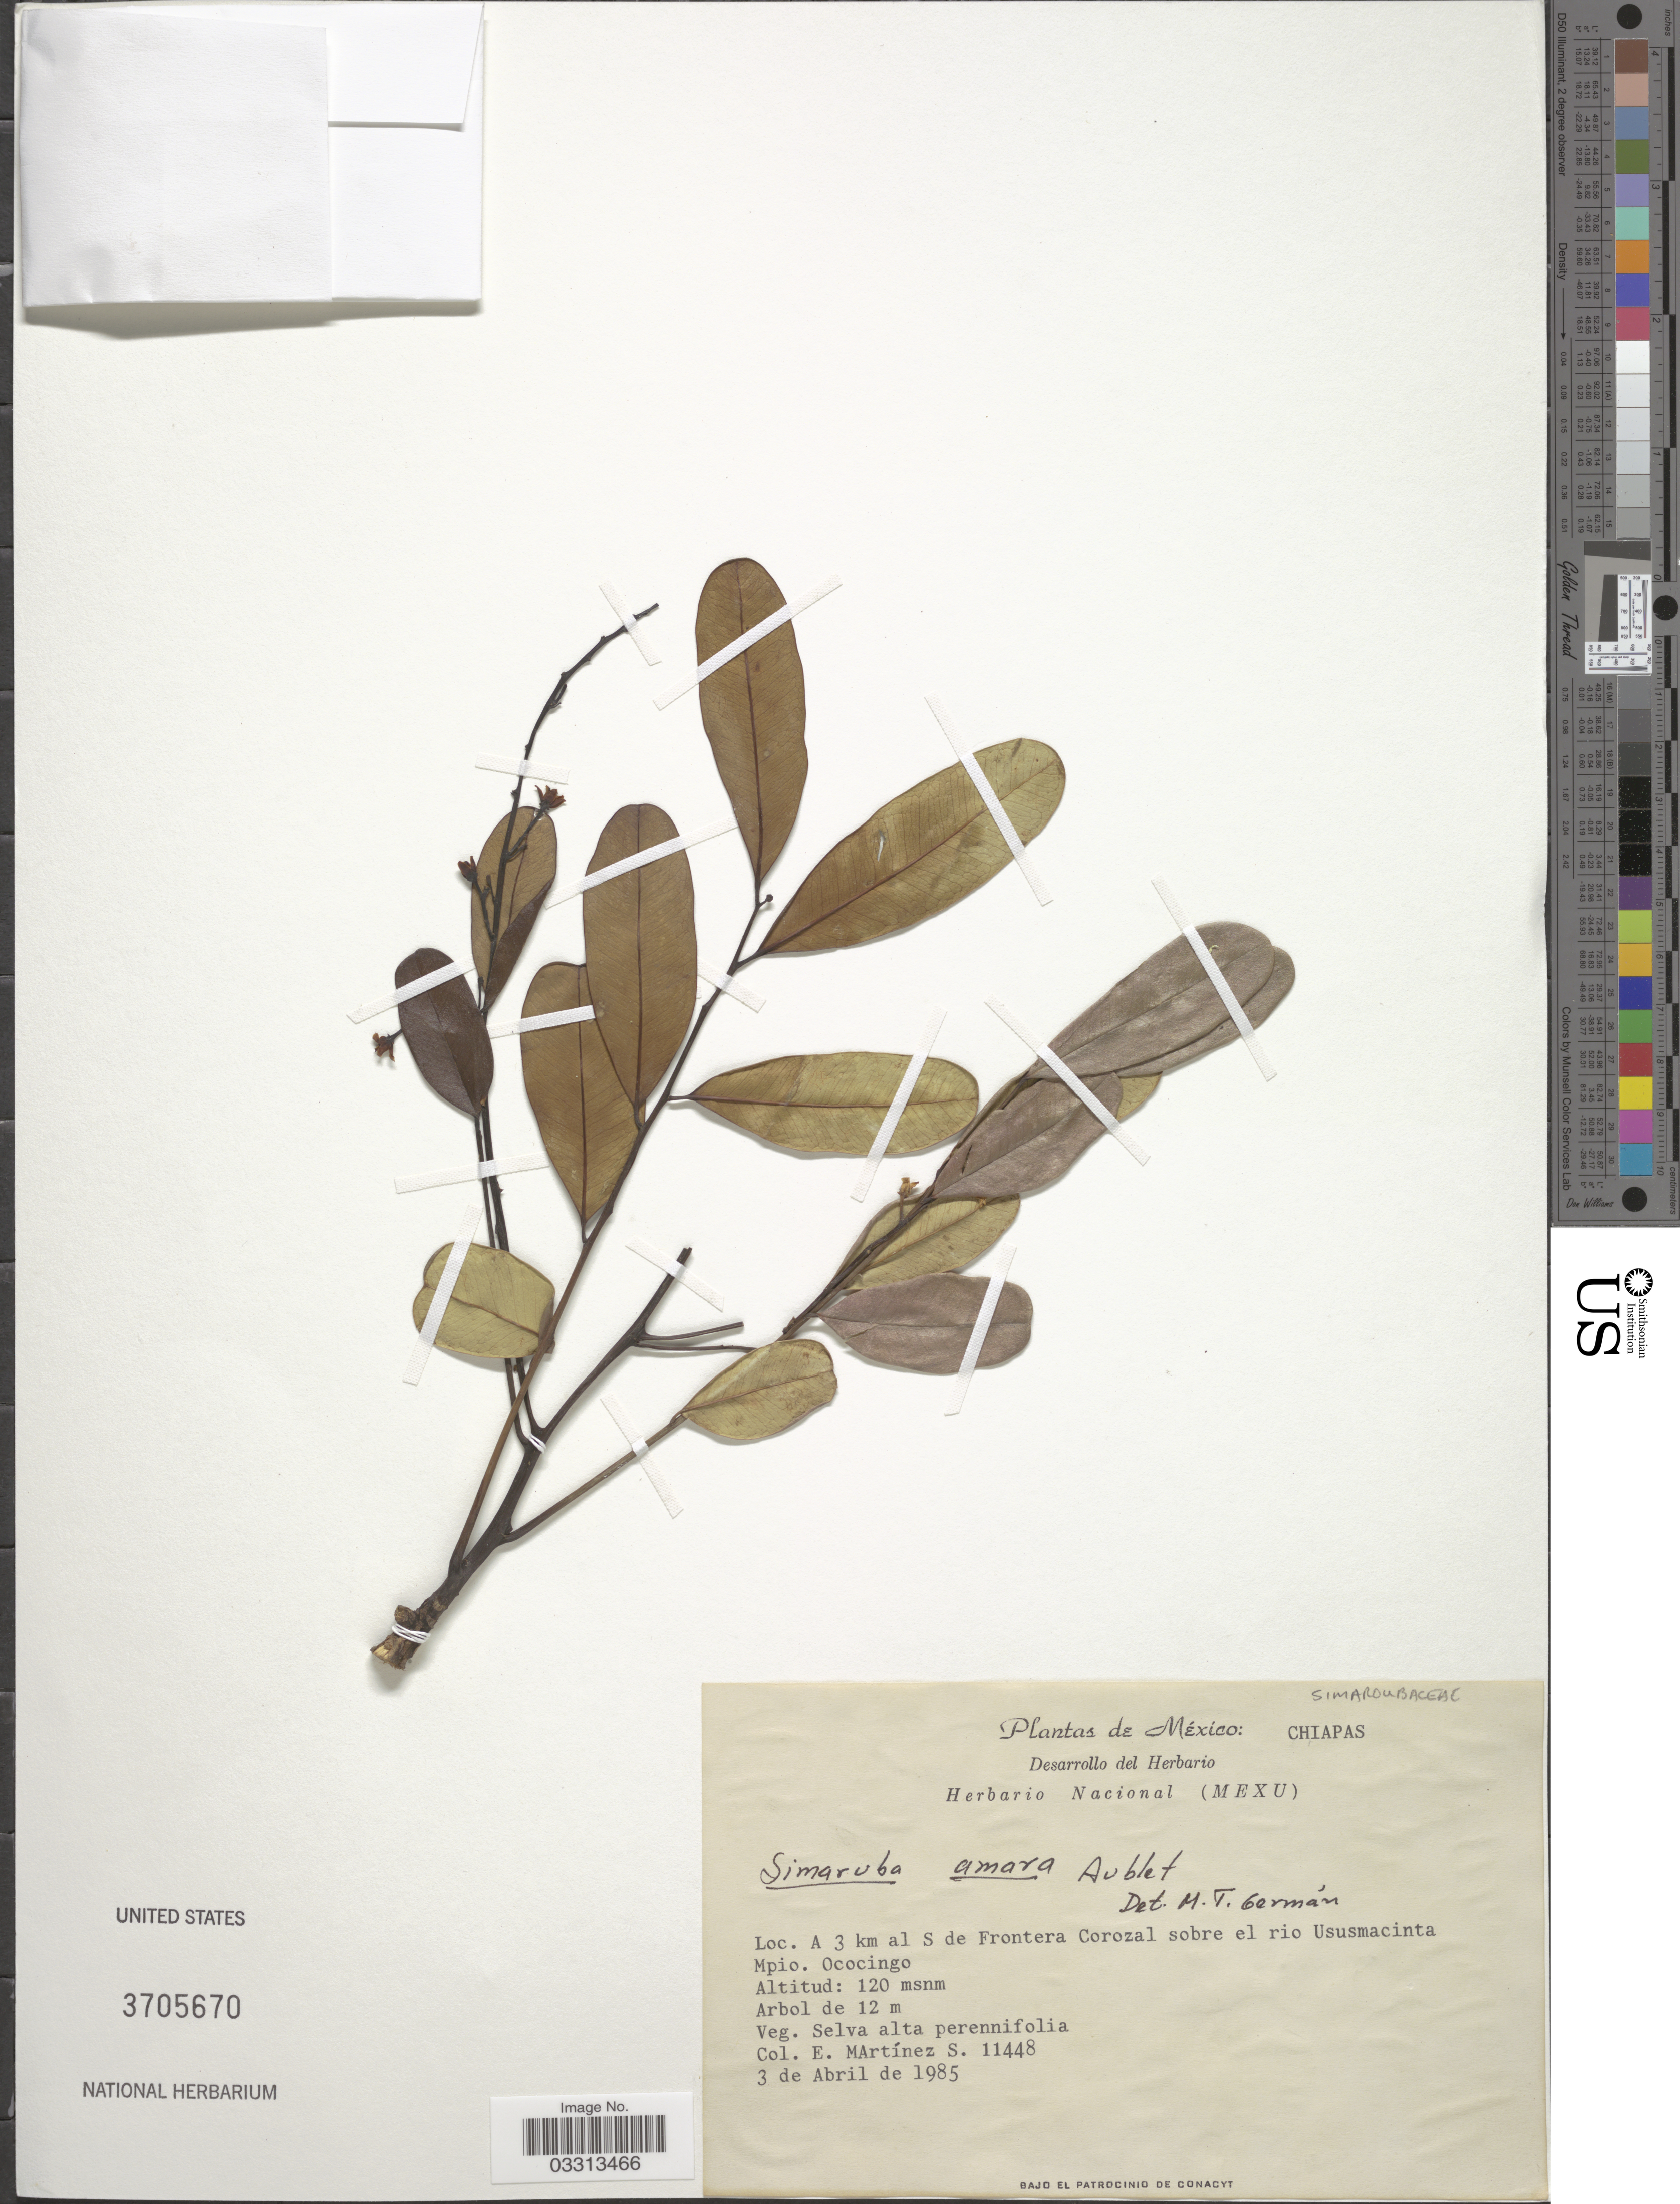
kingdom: Plantae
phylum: Tracheophyta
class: Magnoliopsida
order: Sapindales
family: Simaroubaceae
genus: Simarouba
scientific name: Simarouba amara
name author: Aubl.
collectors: E. M. Martínez S.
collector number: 11448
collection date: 1985-04-03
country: Mexico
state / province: Chiapas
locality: A 3 km al S de Frontera Corozal sobre el rio Ususmacinta. Mpio. Ococingo.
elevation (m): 120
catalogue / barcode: US 3705670